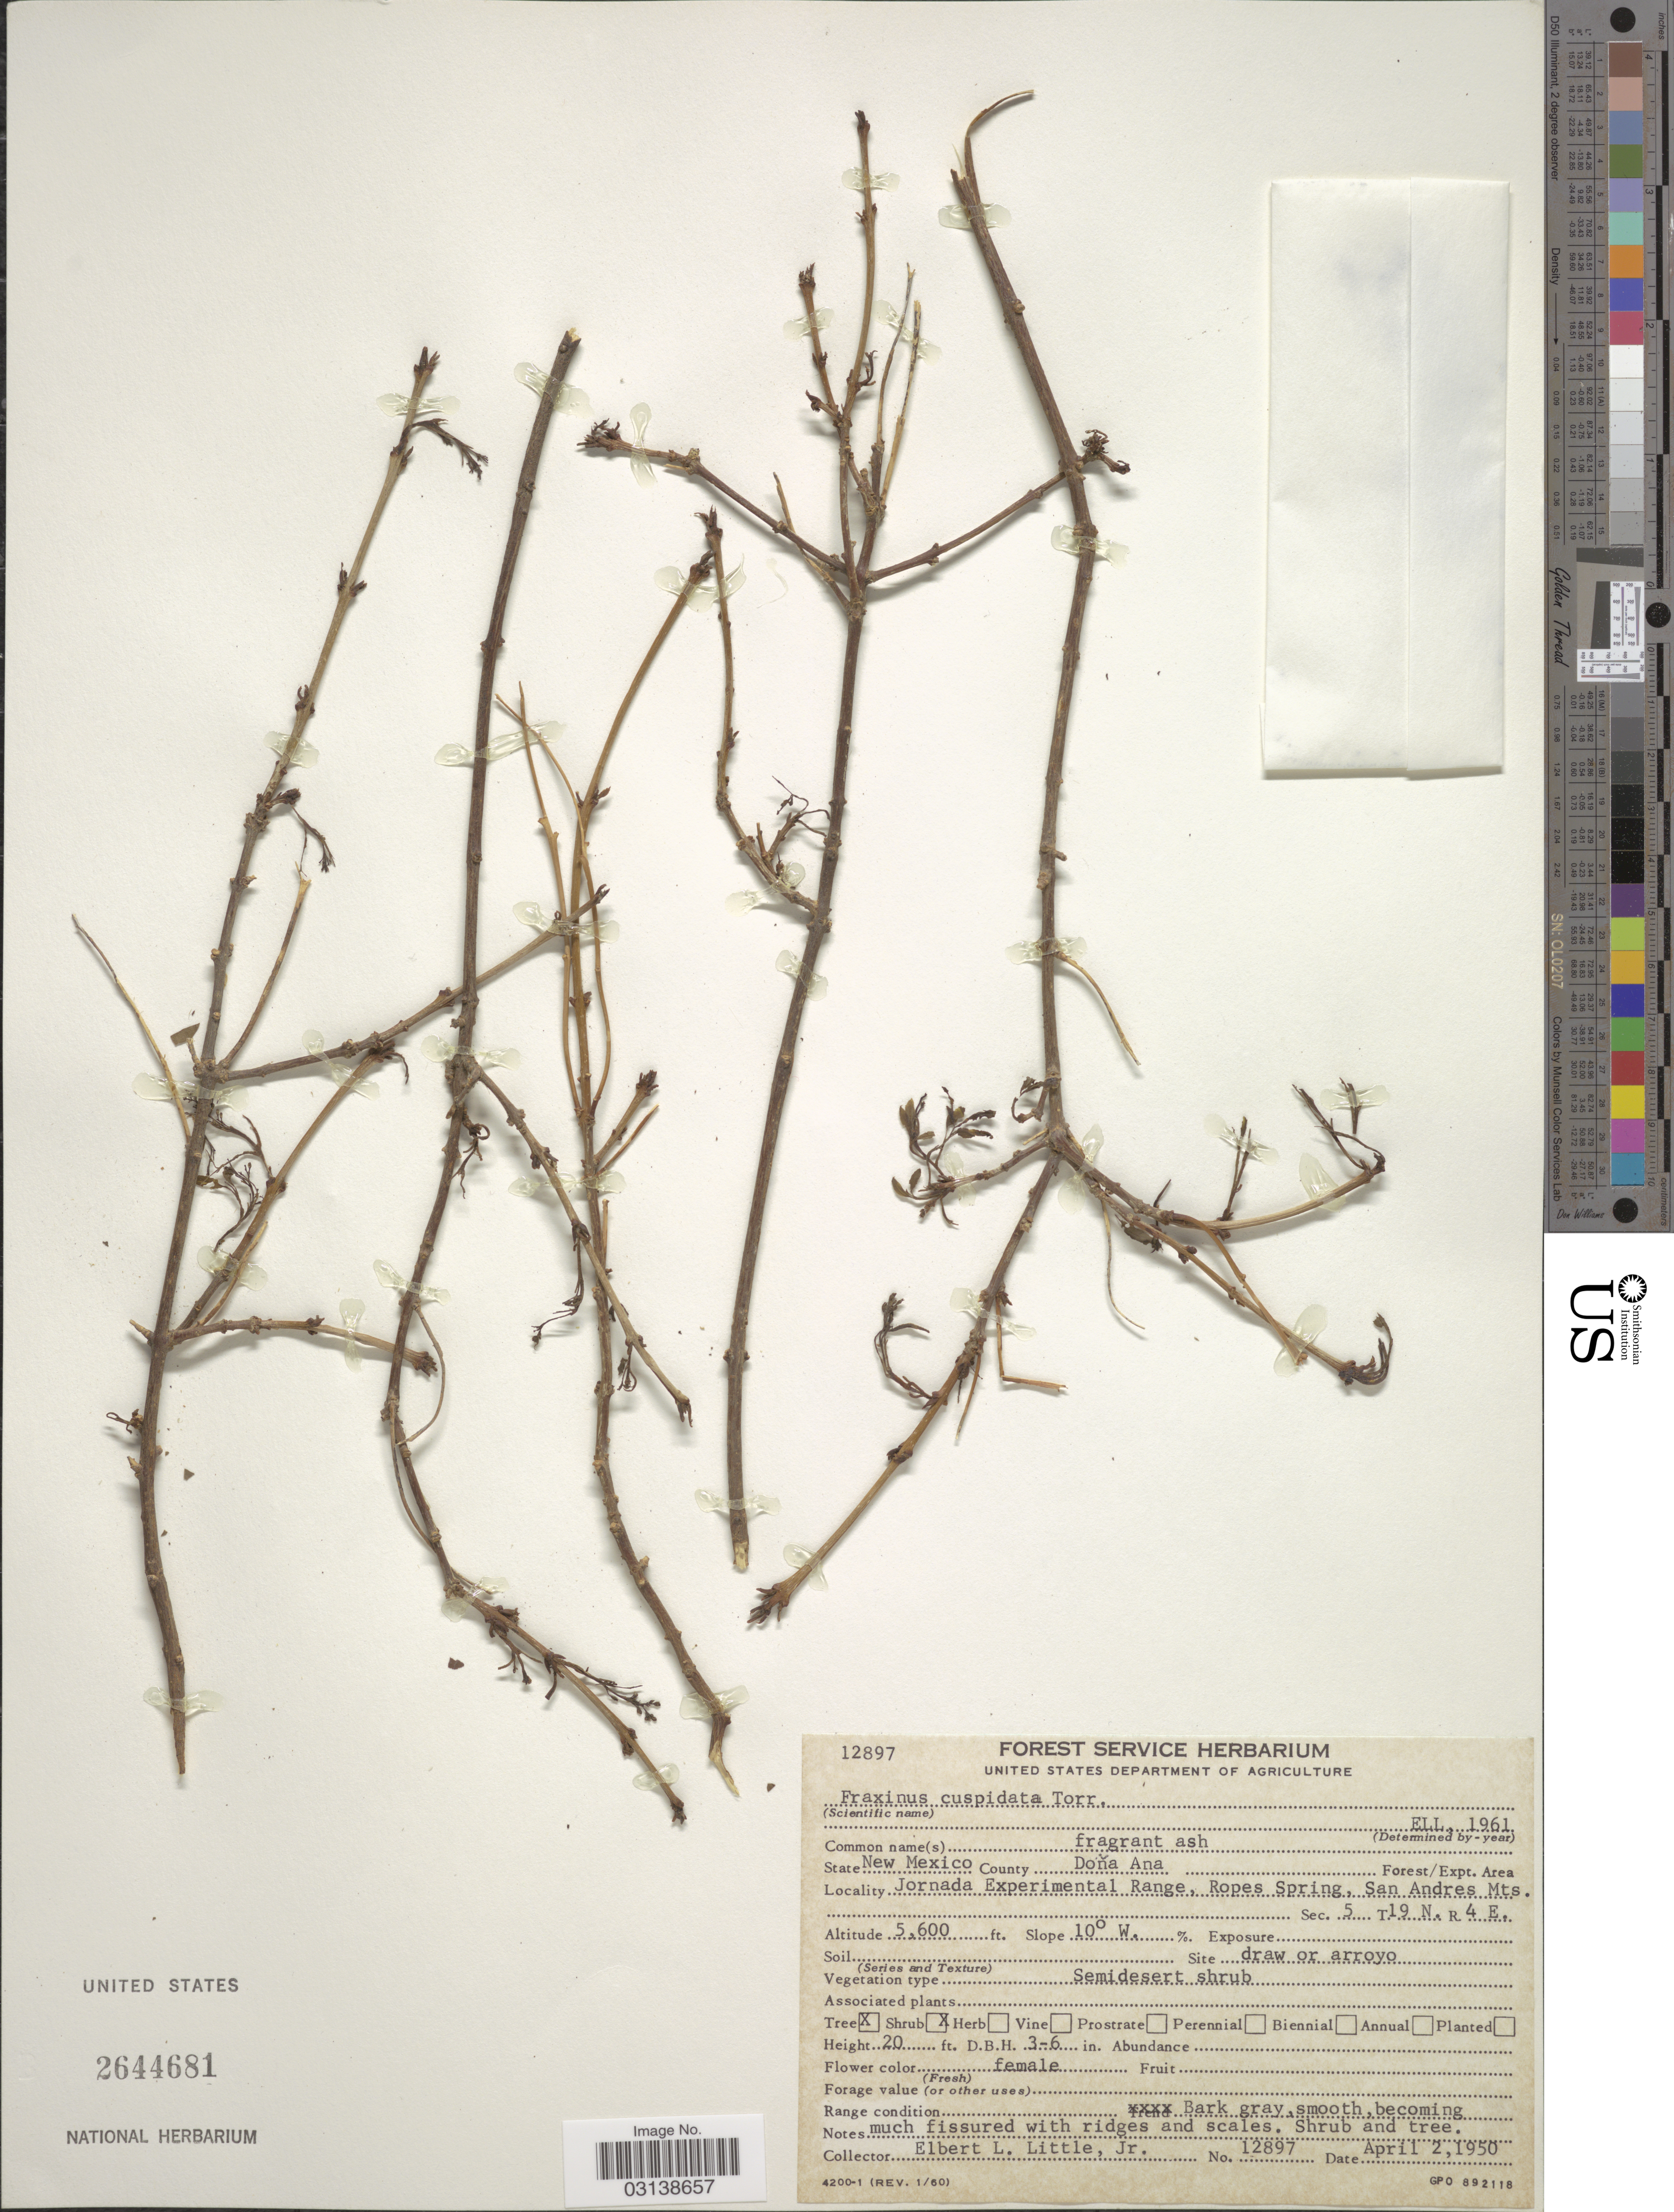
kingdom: Plantae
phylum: Tracheophyta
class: Magnoliopsida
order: Lamiales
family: Oleaceae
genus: Fraxinus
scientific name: Fraxinus cuspidata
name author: Torr.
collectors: E. L. Little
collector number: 12897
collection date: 1950-04-02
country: United States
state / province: New Mexico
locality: County Doña Ana. Jornada Experimental Range, Ropes Spring, San Andres Mts. Sec. 5 T 19 N. R 4 E.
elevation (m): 1707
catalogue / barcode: US 2644681